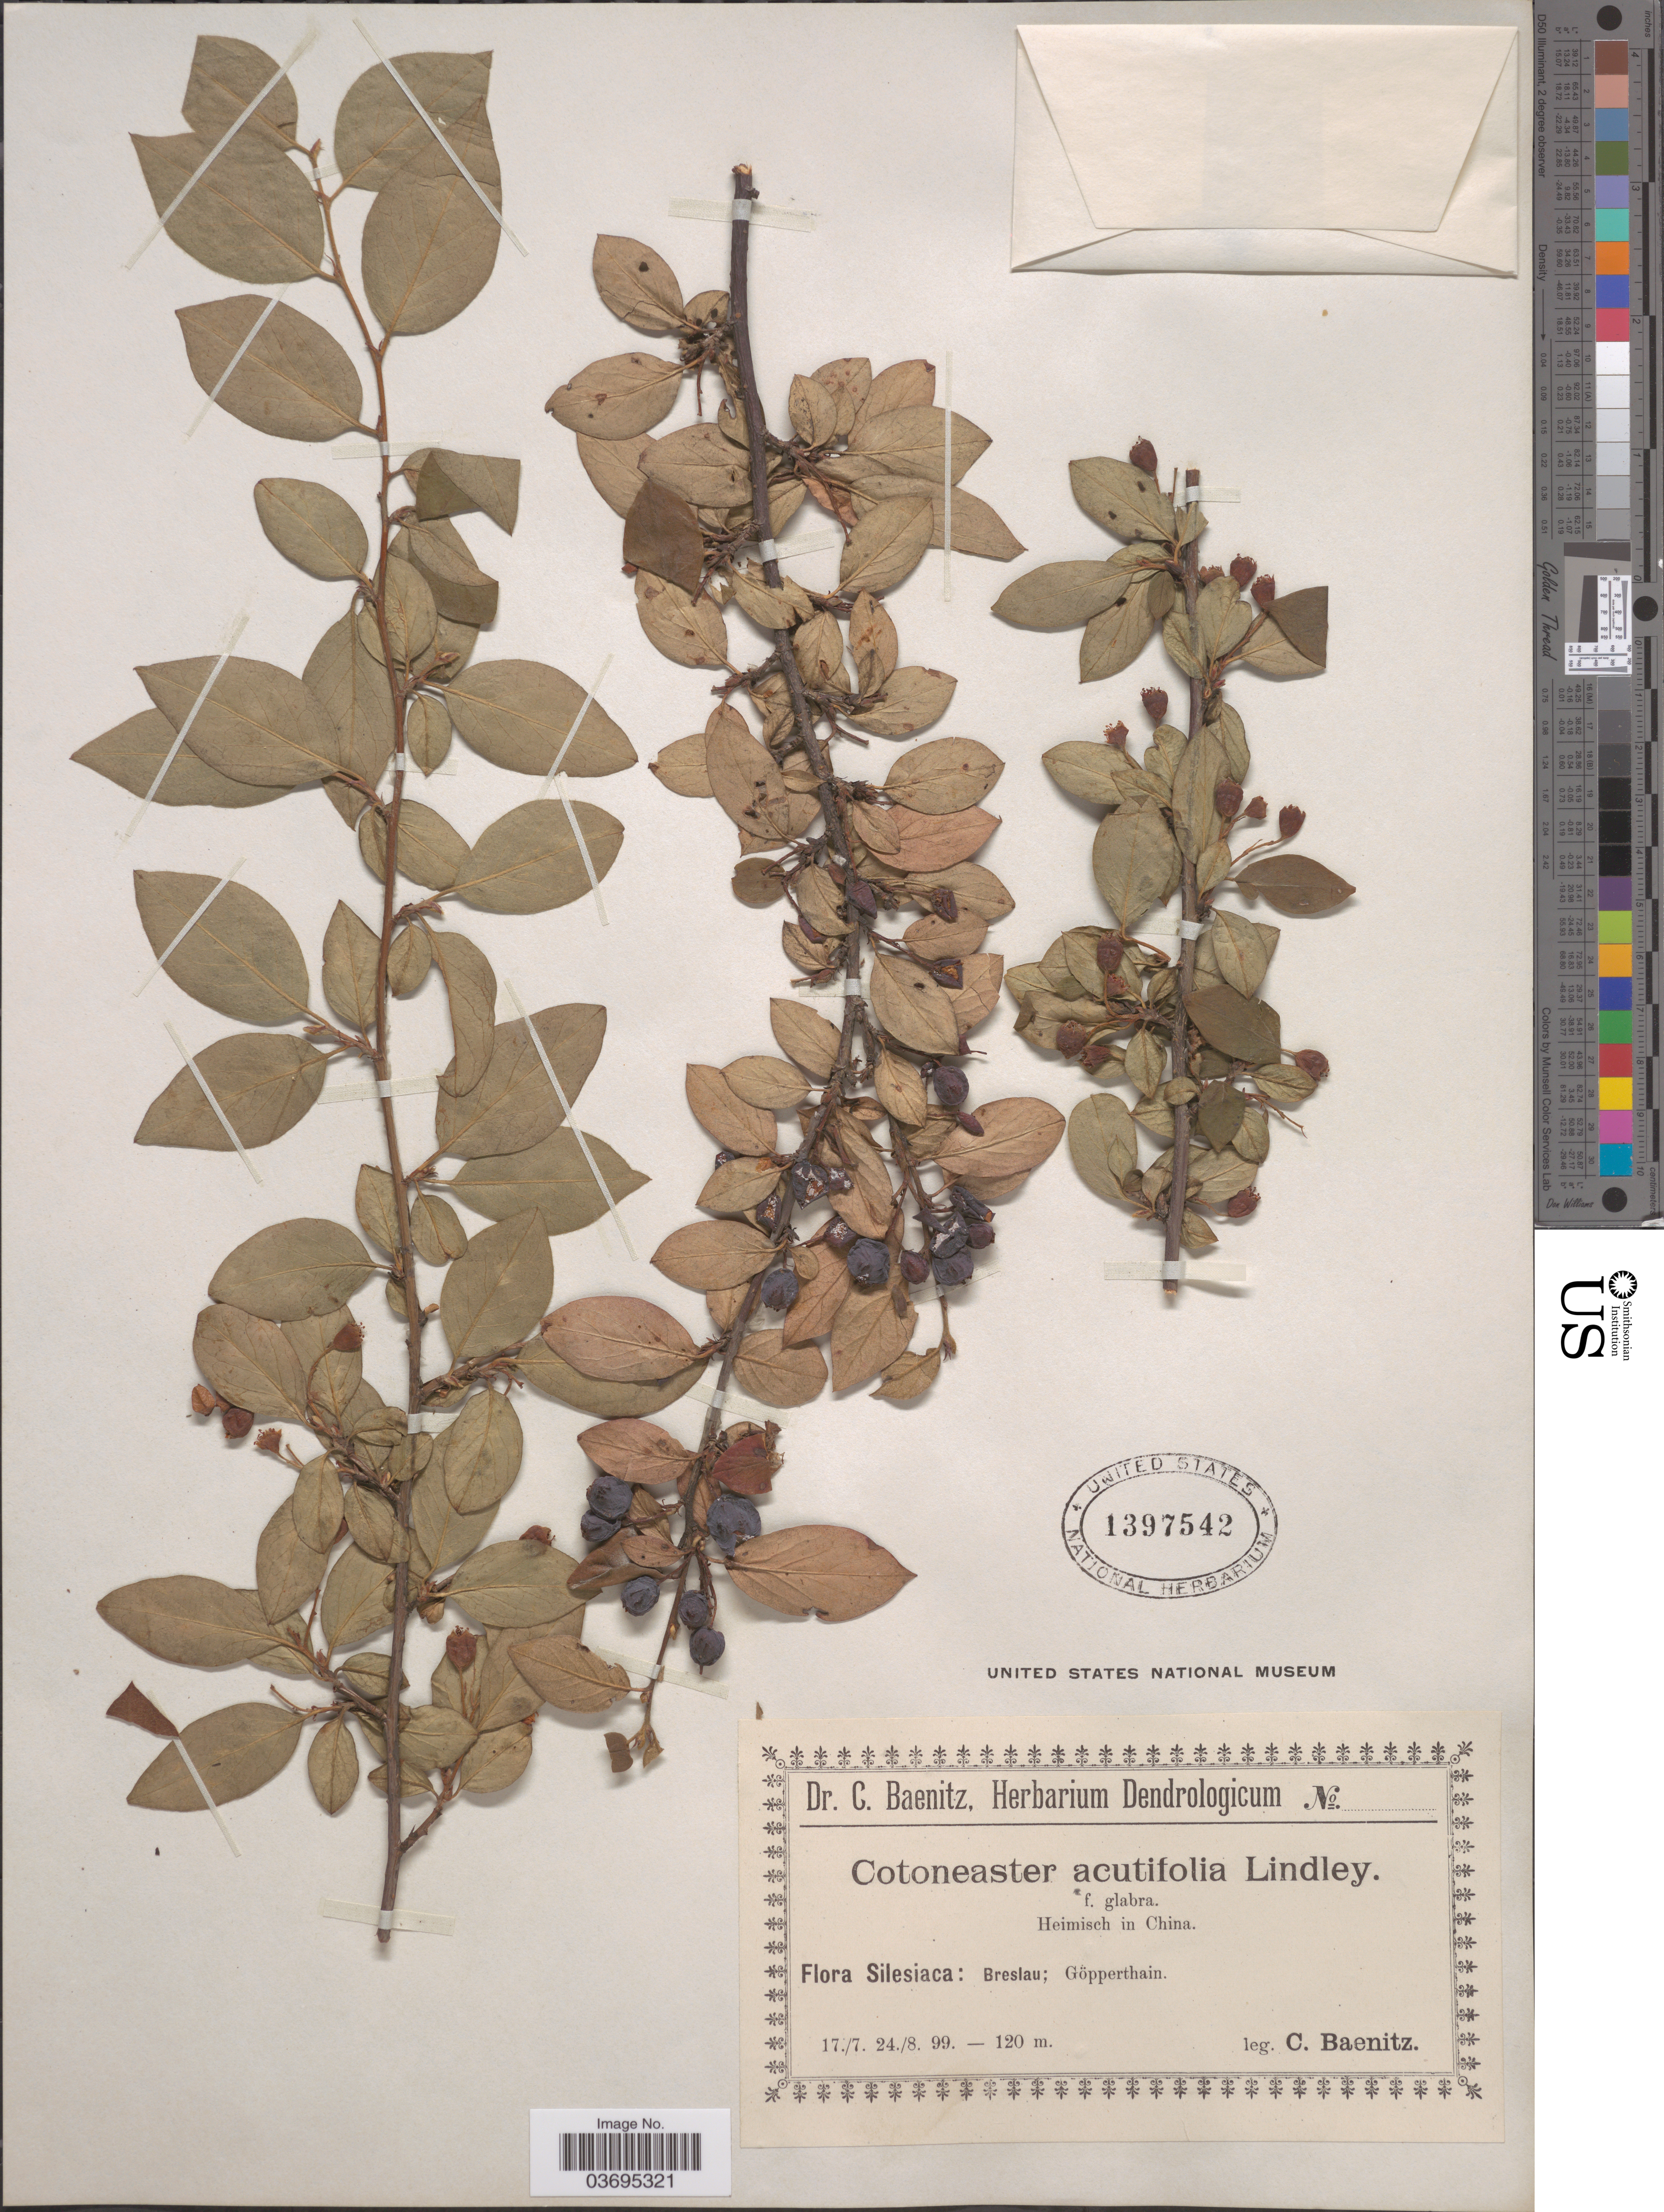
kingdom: Plantae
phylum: Tracheophyta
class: Magnoliopsida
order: Rosales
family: Rosaceae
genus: Cotoneaster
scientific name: Cotoneaster acutifolius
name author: Turcz.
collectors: C. G. Baenitz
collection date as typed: Transcribed d/m/y: 17/7/99 to 24/8/99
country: Poland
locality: Silesiaca: Breslau; Göpperthain.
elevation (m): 120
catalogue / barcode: US 1397542